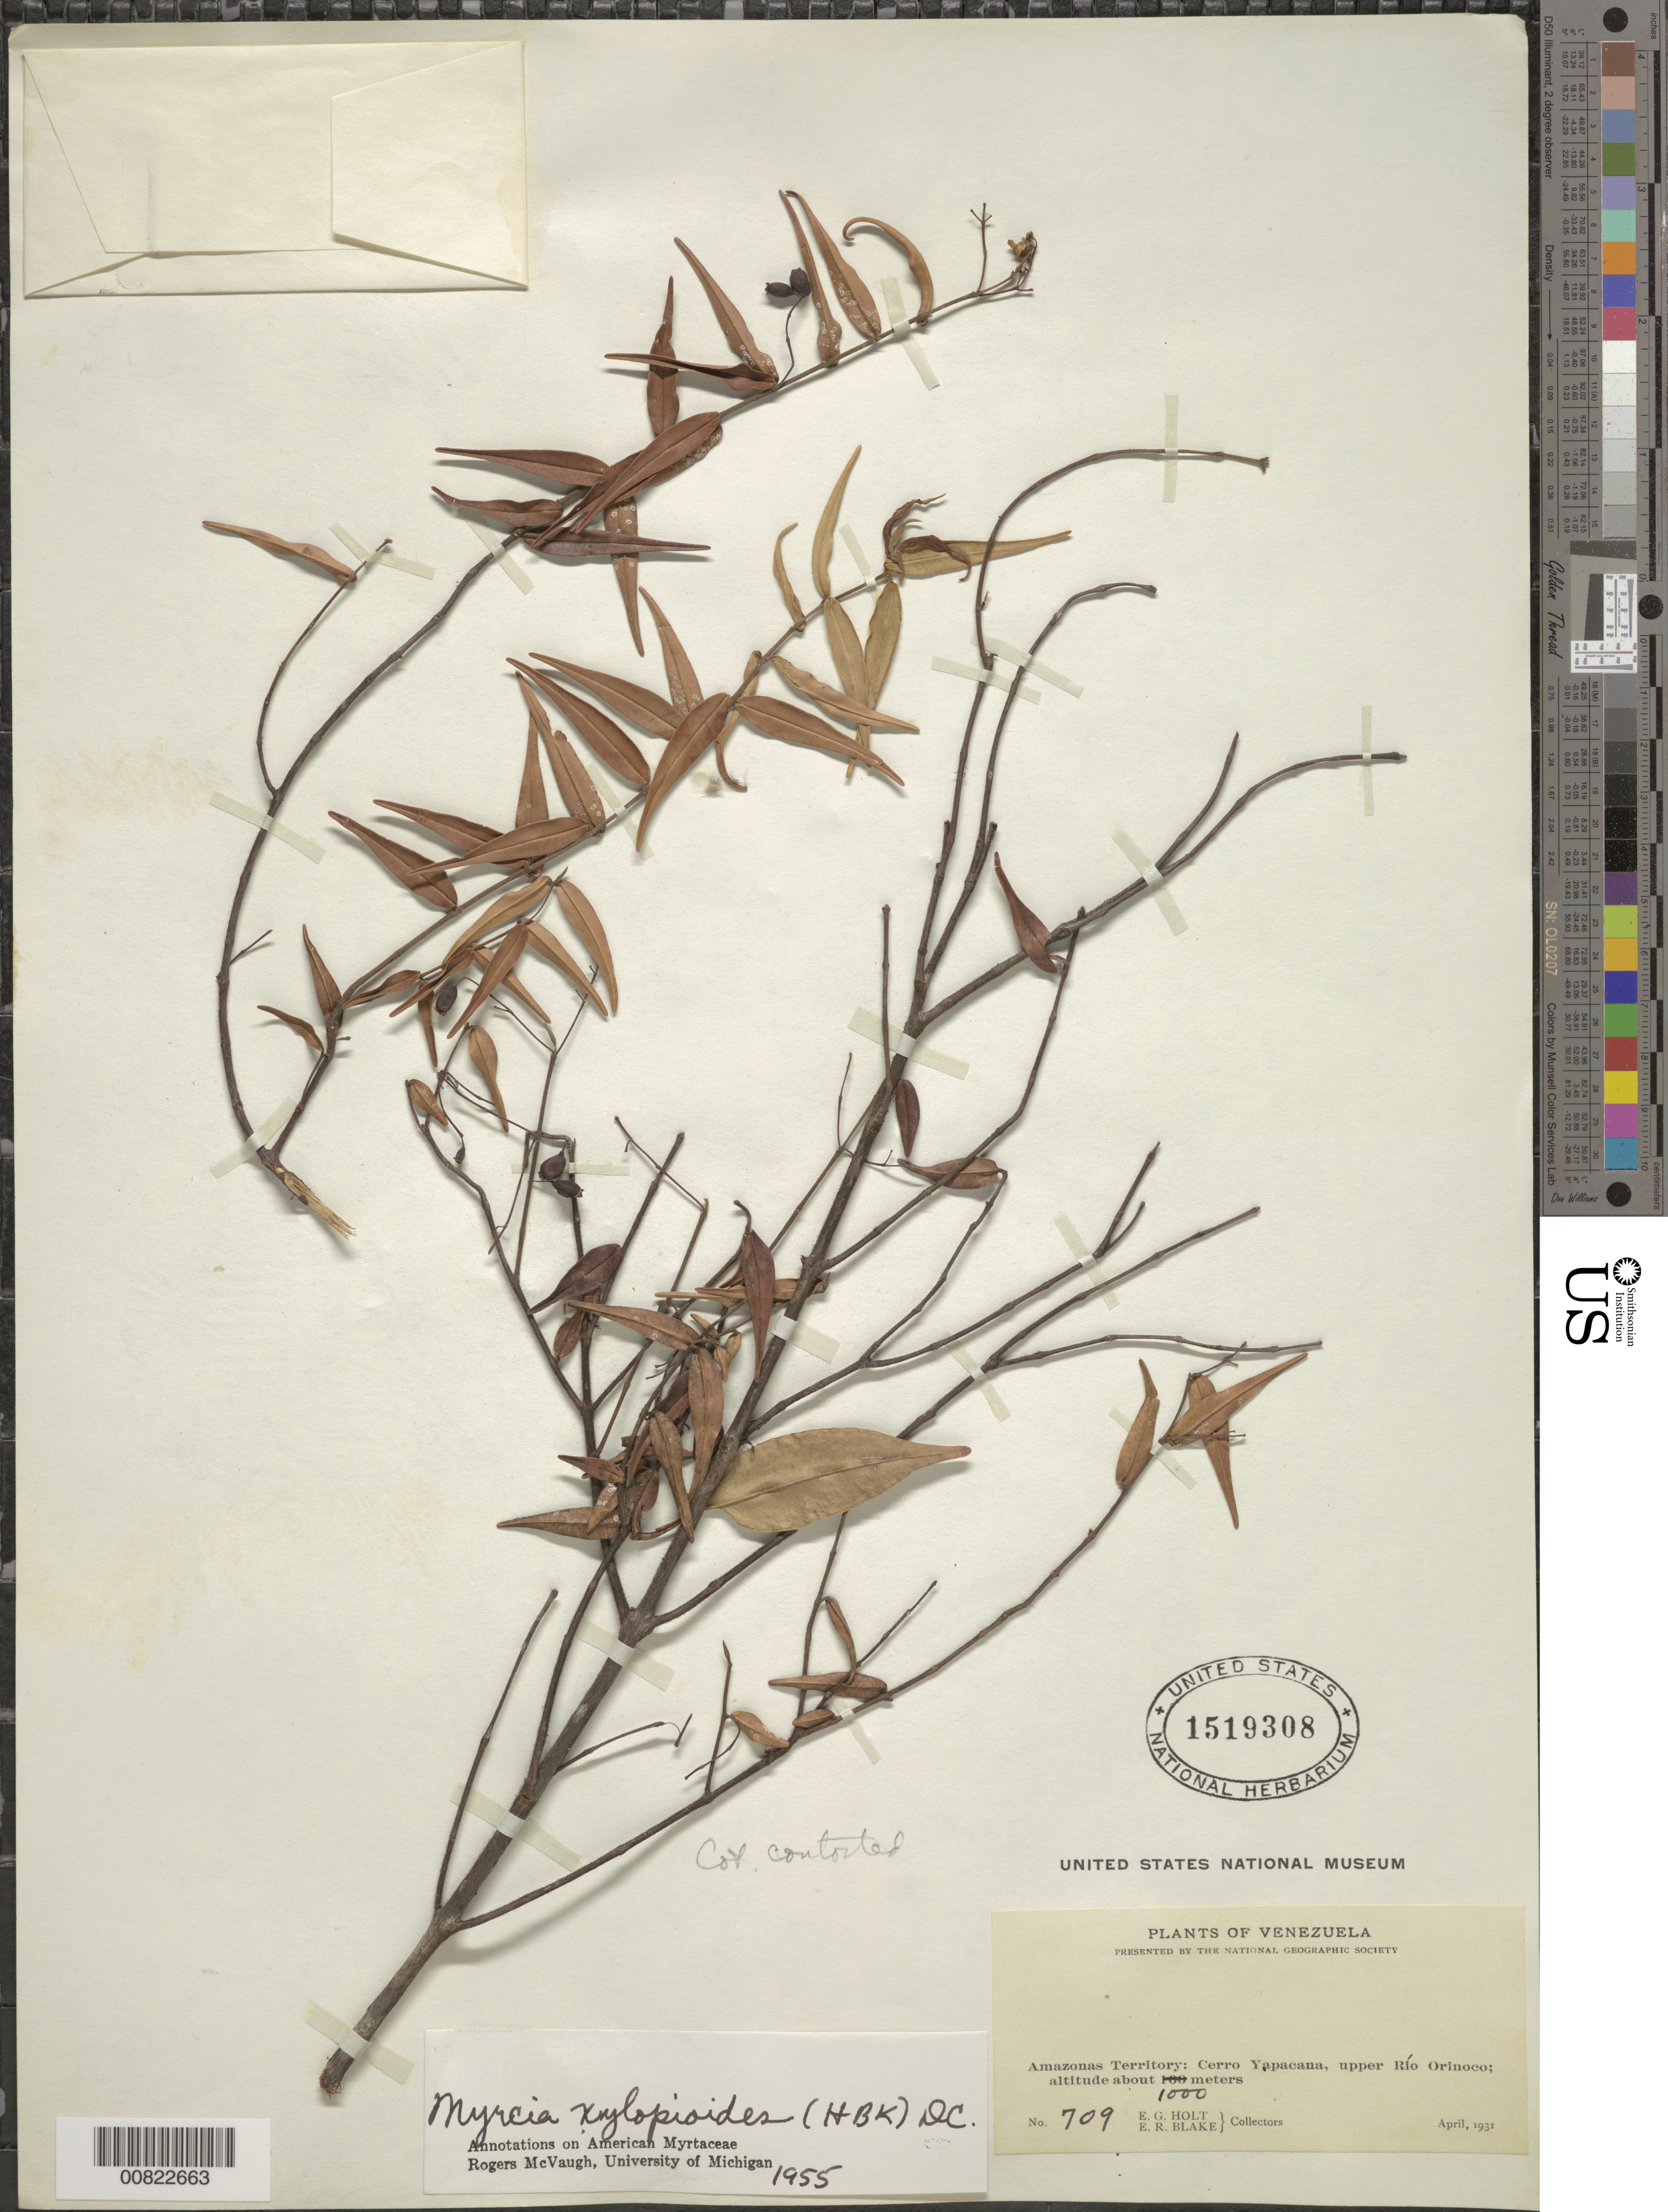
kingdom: Plantae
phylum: Tracheophyta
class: Magnoliopsida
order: Myrtales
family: Myrtaceae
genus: Myrcia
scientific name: Myrcia sp.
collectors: E. Holt & E. R. Blake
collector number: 709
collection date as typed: Apr-31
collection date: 1931-04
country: Venezuela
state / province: Amazonas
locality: Cerro Yapacána, upper Río Orinoco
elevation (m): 100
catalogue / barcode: US 1519308